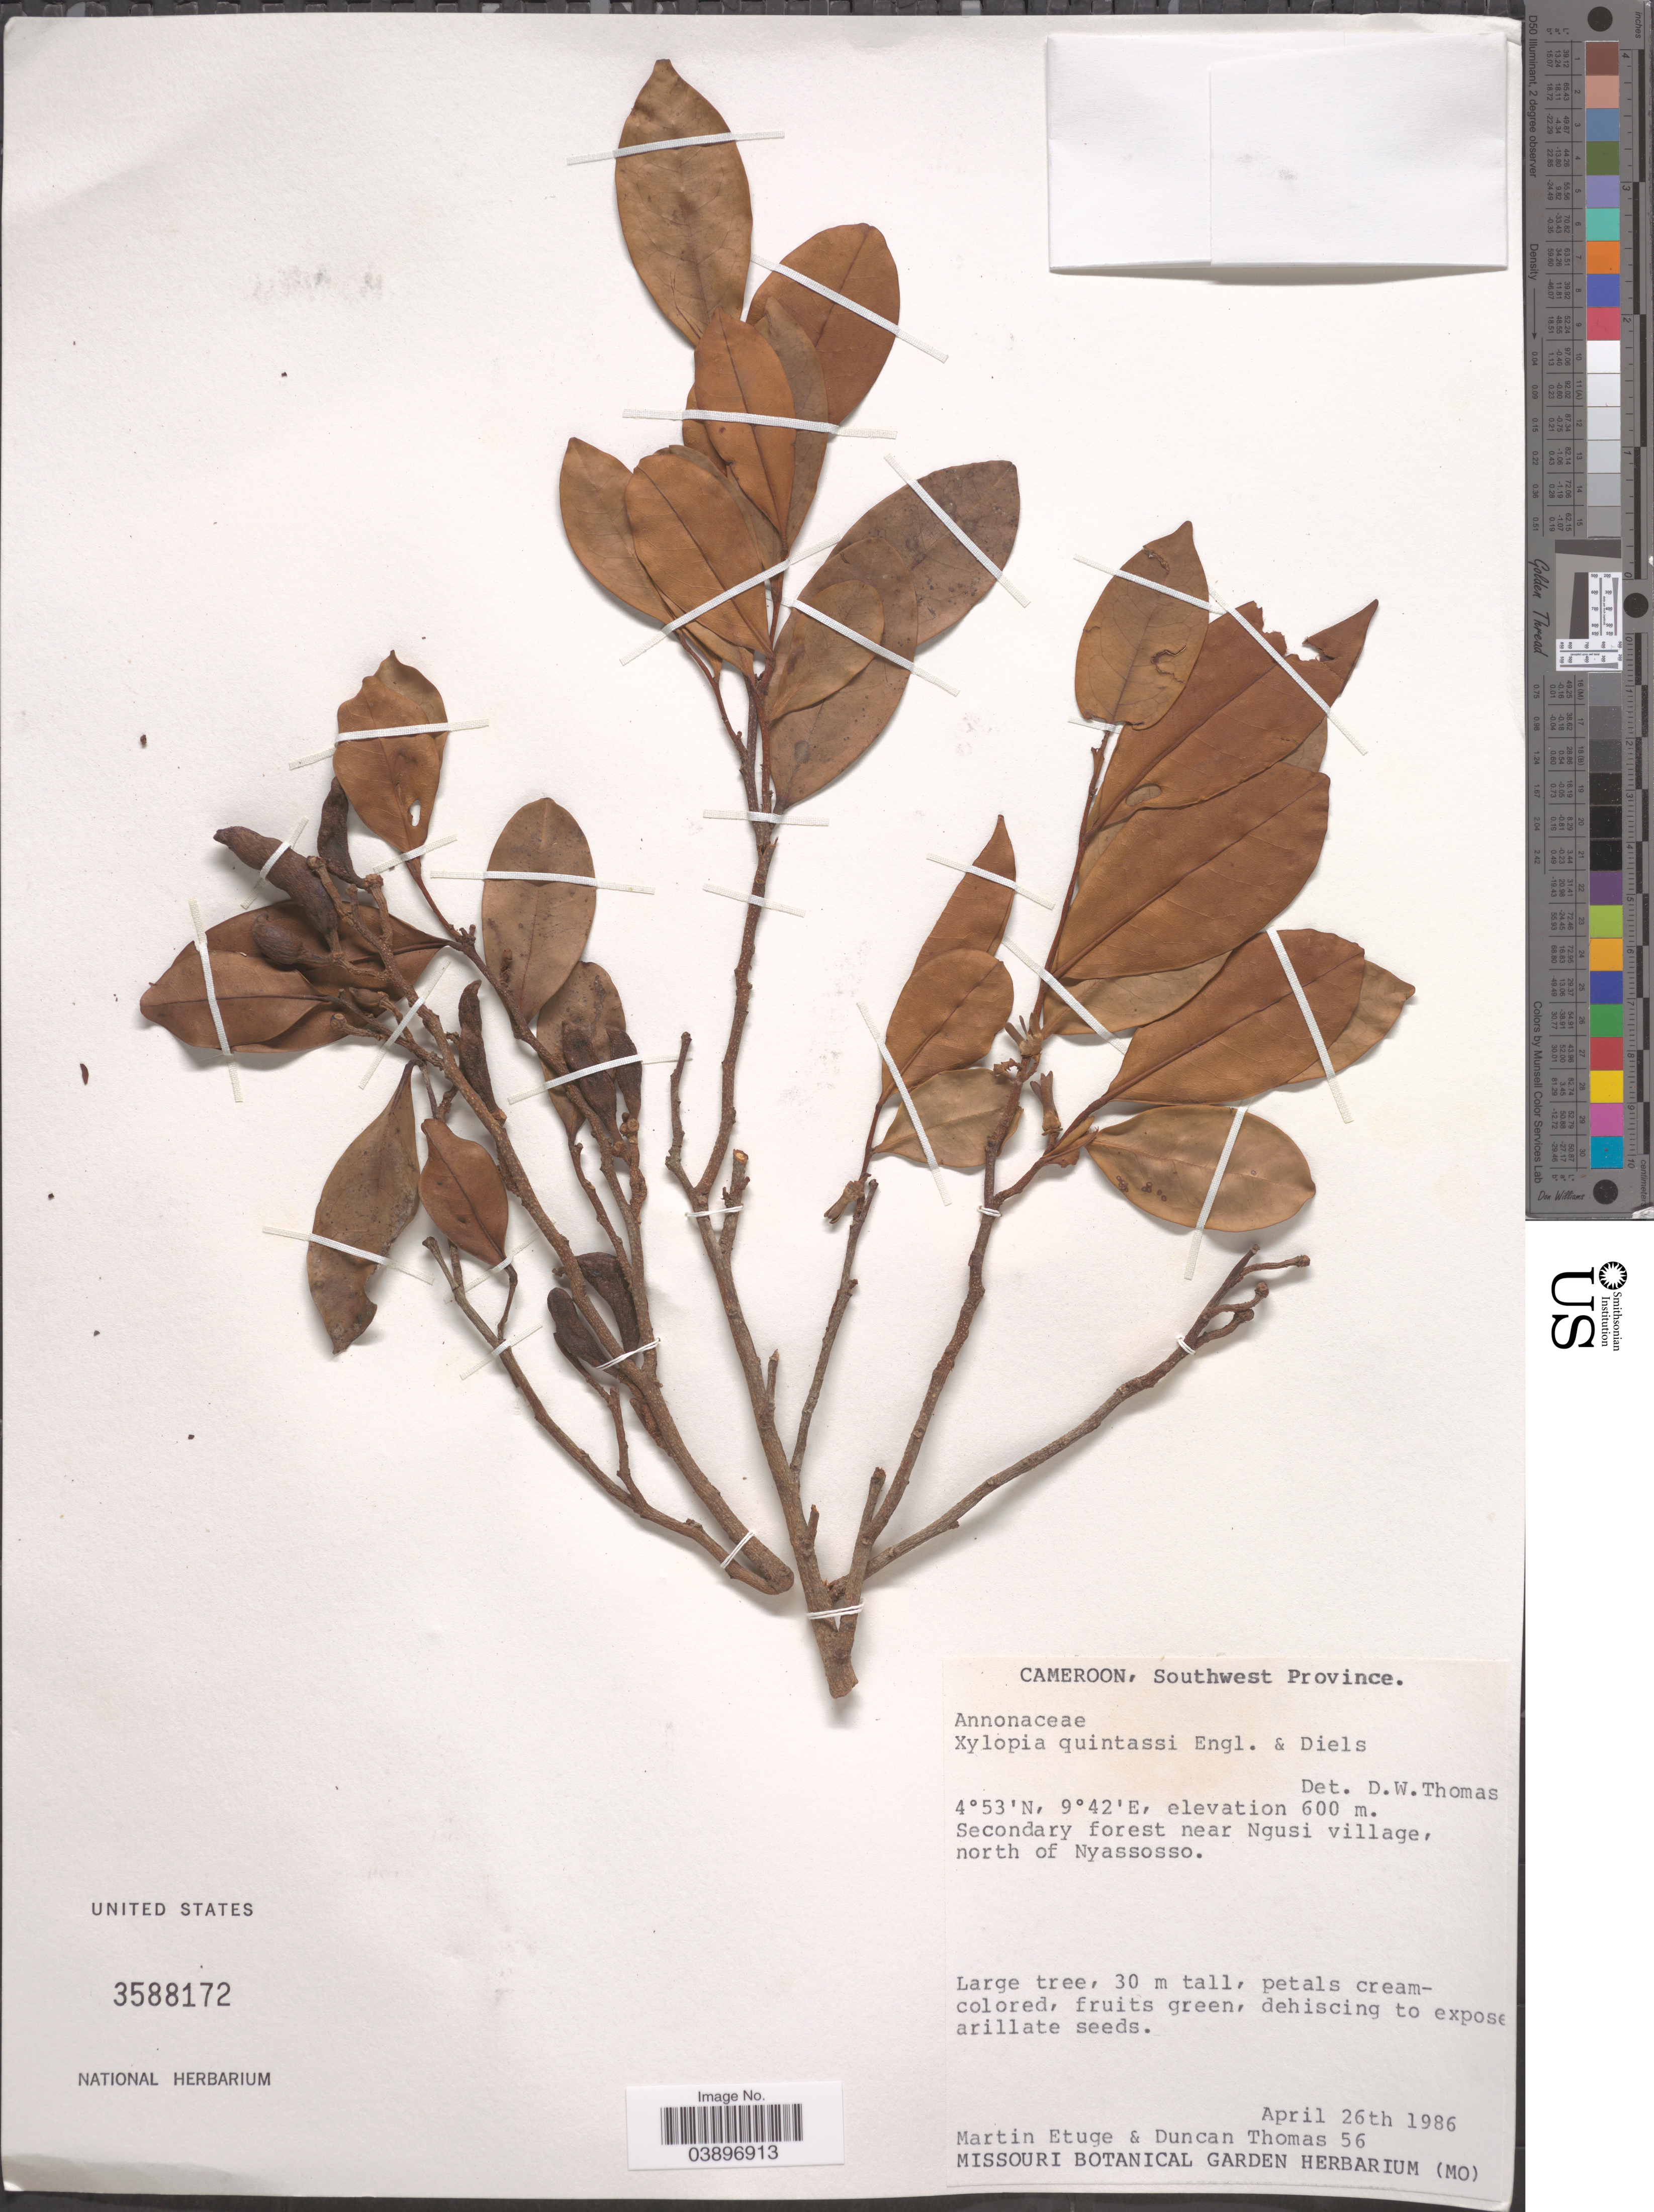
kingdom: Plantae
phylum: Tracheophyta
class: Magnoliopsida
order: Magnoliales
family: Annonaceae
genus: Xylopia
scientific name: Xylopia quintasii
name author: Pierre ex Engl. & Diels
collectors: M. Etuge & D. W. Thomas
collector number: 56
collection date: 1986-04-26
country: Cameroon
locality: Southwest Province. Secondary forest near Ngusi village, north of Nyassosso.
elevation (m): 600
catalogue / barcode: US 3588172